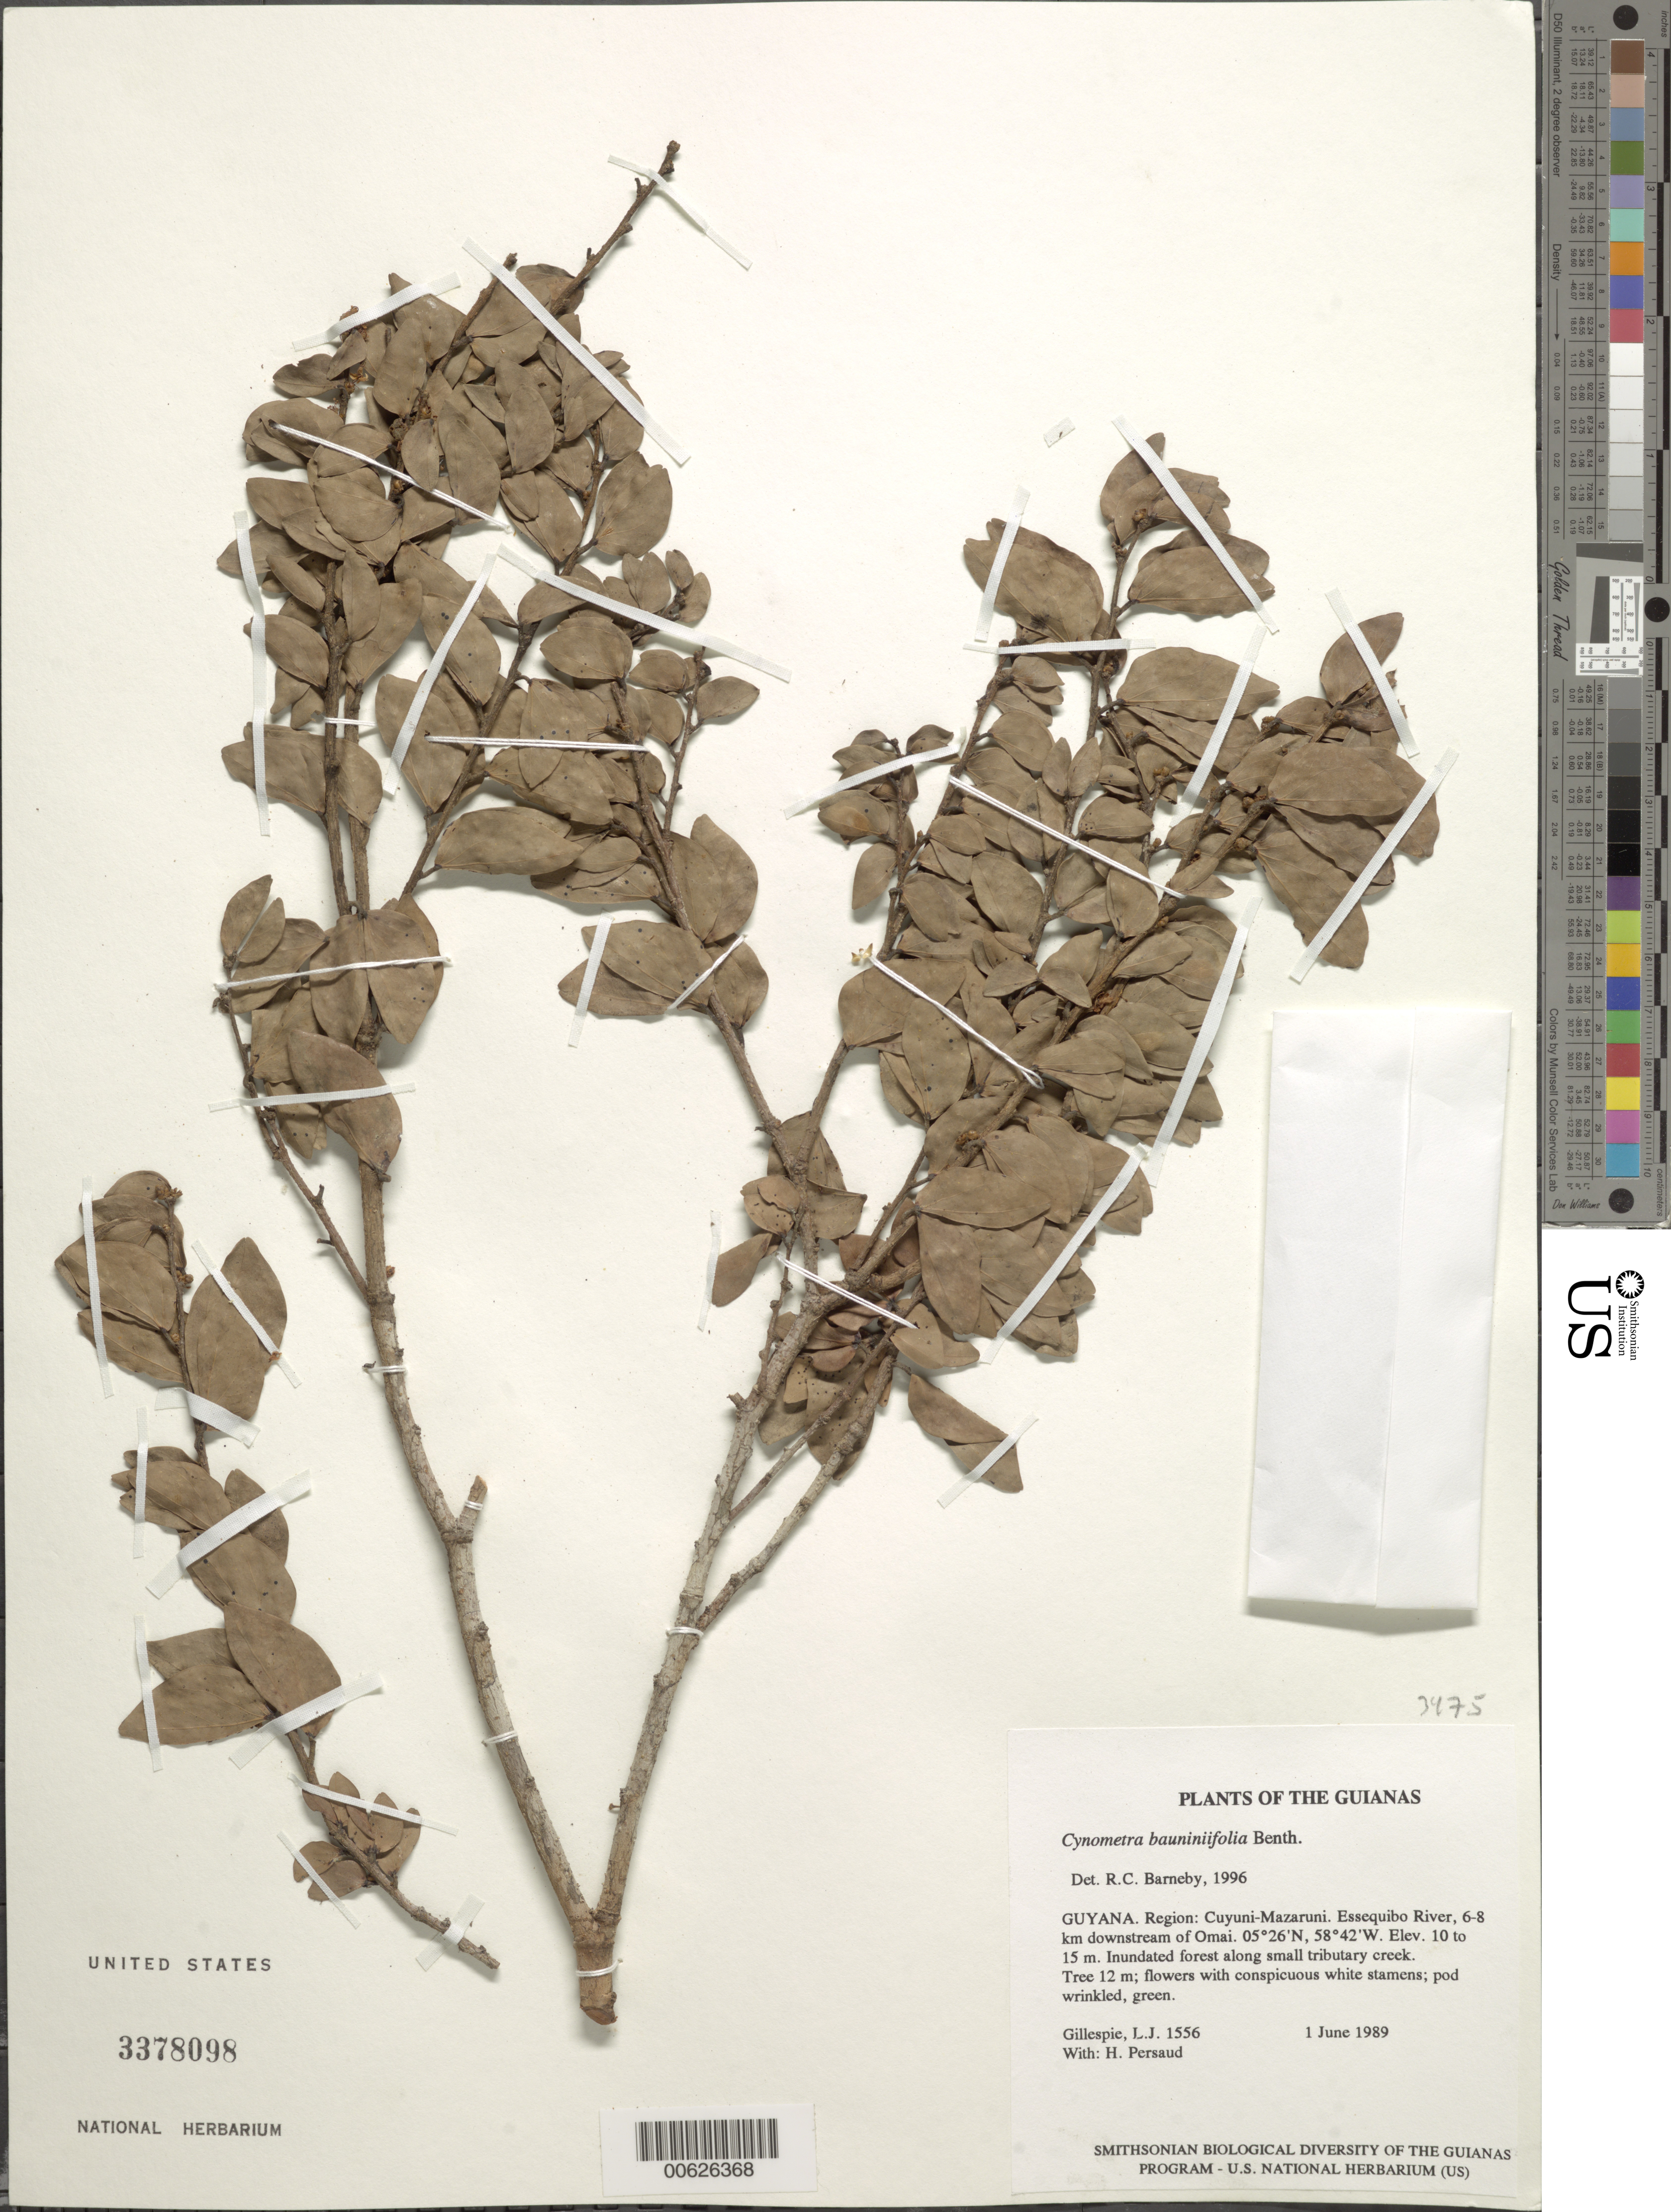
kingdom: Plantae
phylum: Tracheophyta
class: Magnoliopsida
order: Fabales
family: Fabaceae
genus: Cynometra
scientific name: Cynometra bauhiniifolia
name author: Benth.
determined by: Barneby, Rupert C., (NY)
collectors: L. J. Gillespie & H. Persaud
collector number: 1556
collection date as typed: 1 June 1989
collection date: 1989-06-01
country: Guyana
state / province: Cuyuni-Mazaruni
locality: Essequibo River, 6-8 km downstream of Omai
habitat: Inundated forest along small tributary creek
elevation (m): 10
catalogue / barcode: US 3378098